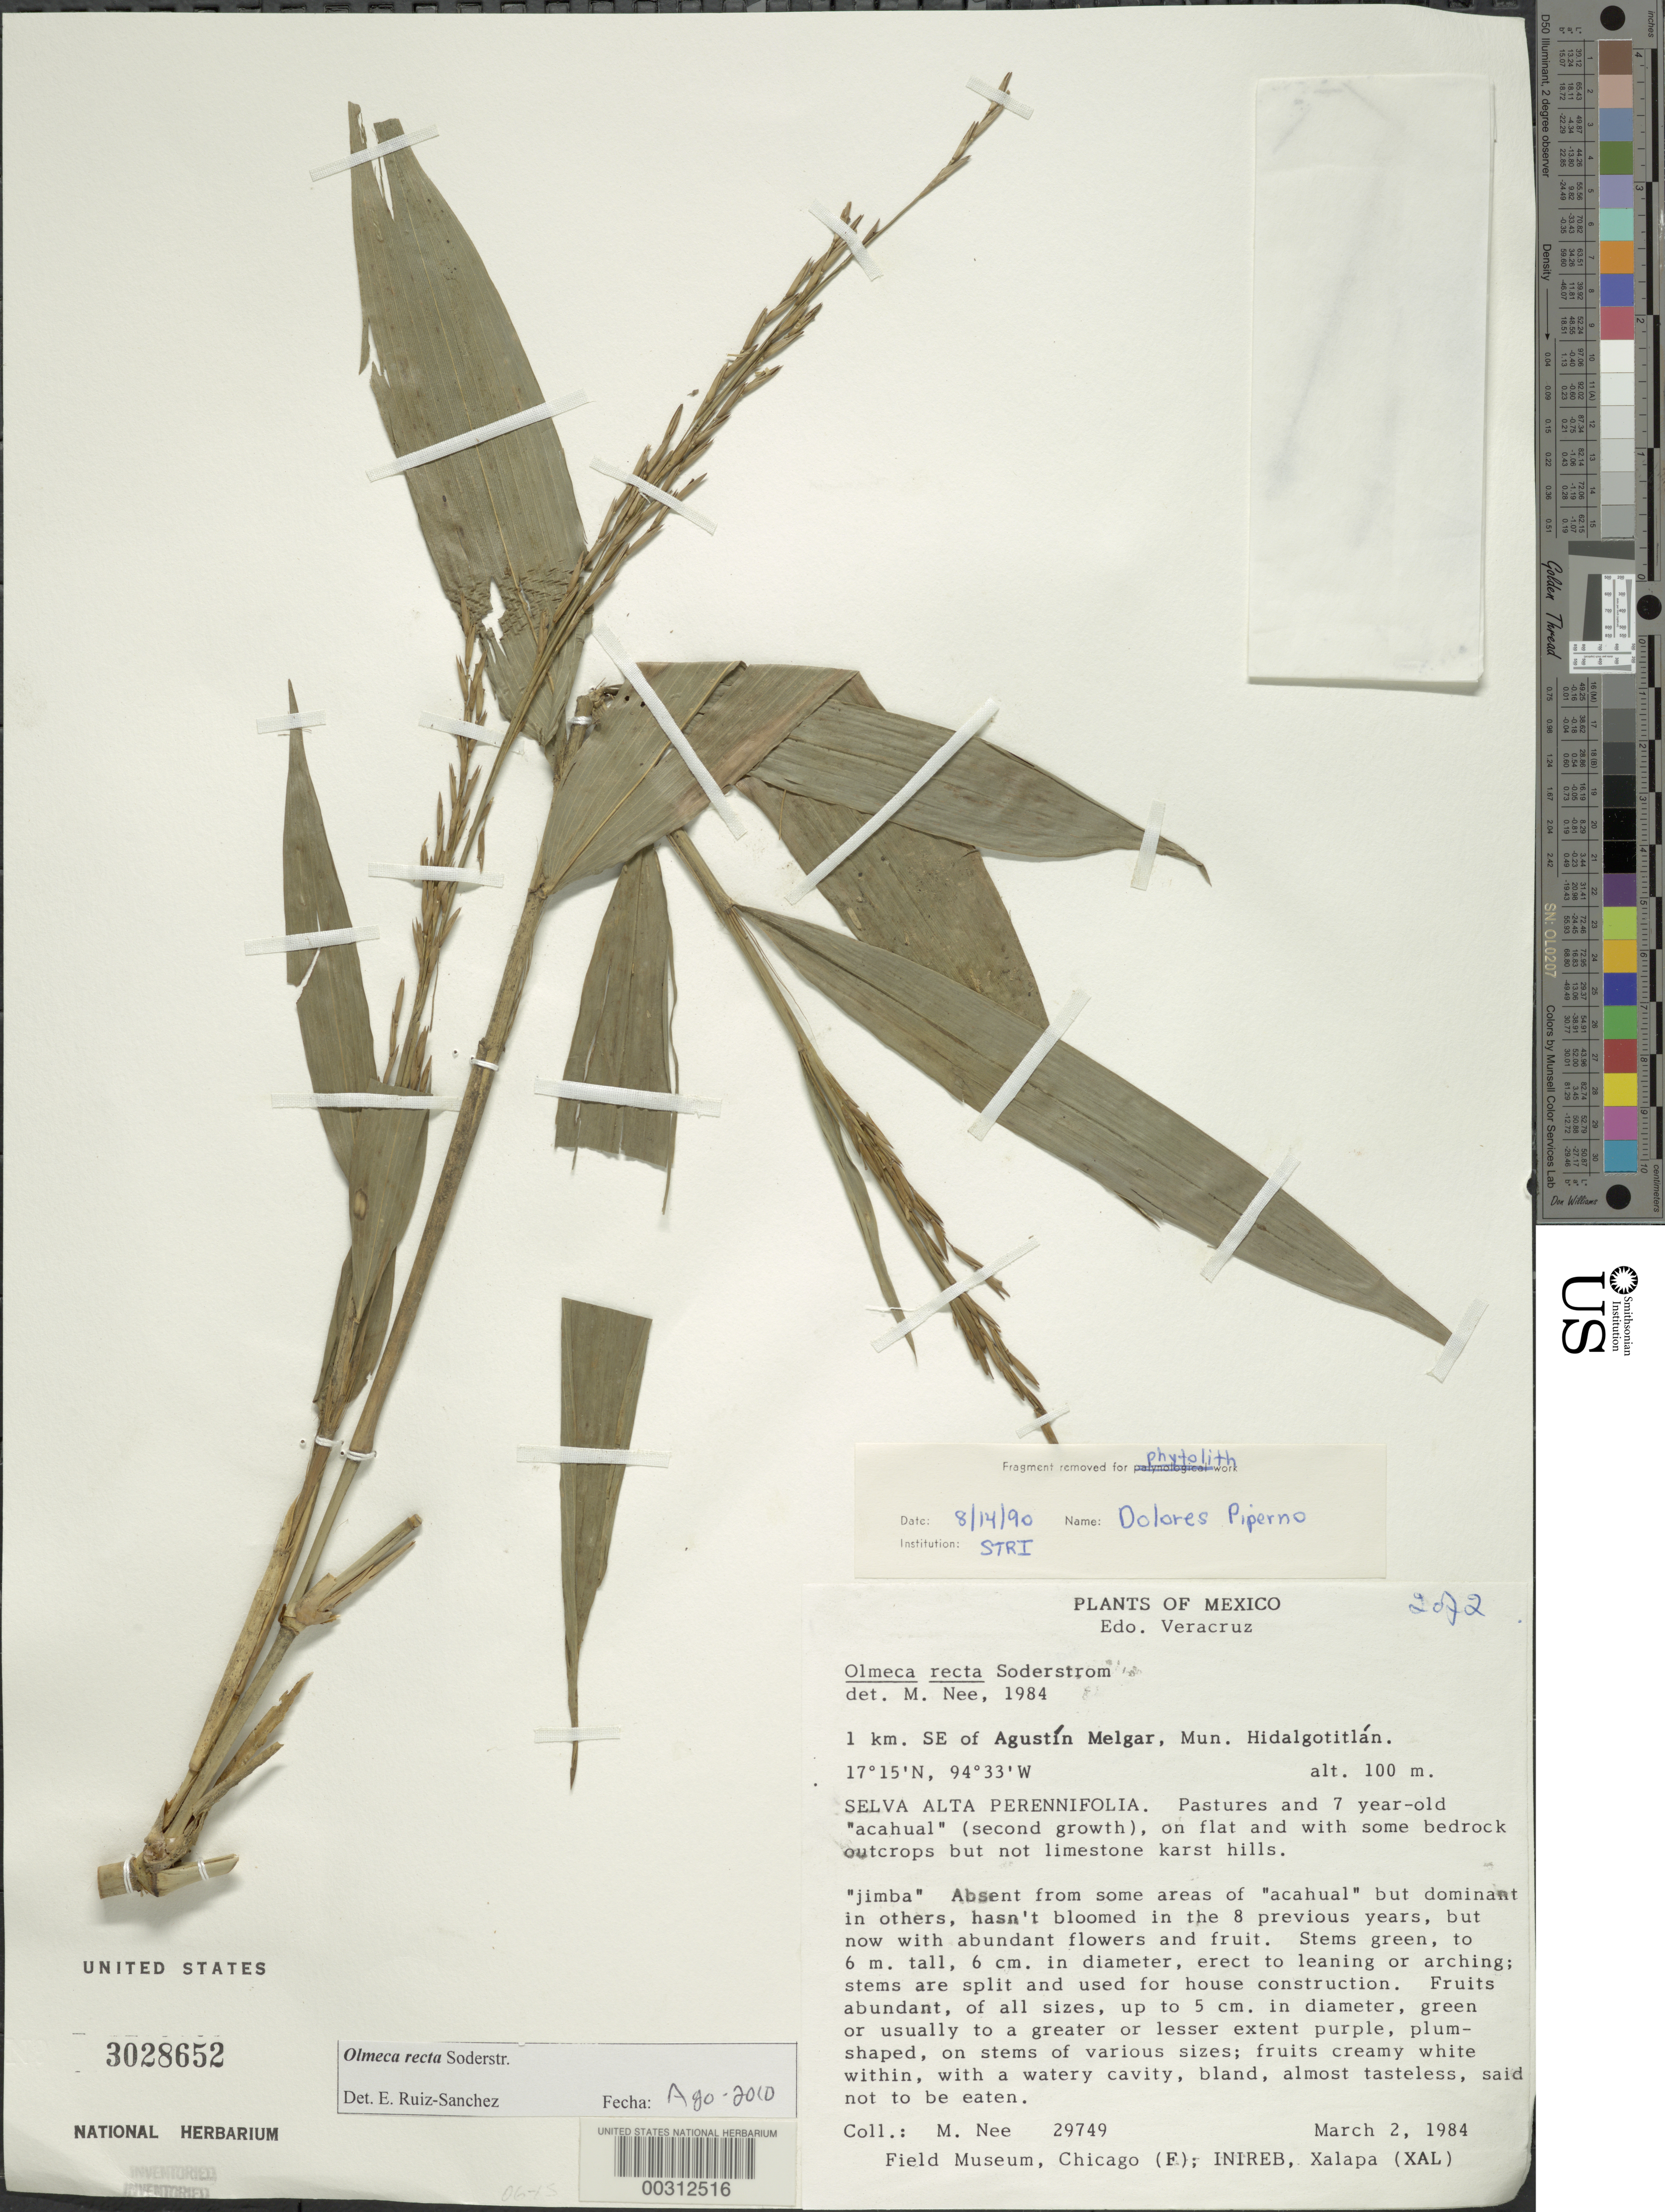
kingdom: Plantae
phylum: Tracheophyta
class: Liliopsida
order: Poales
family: Poaceae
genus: Olmeca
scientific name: Olmeca recta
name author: Soderstr.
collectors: M. Nee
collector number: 29749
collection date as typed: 02 Mar 1984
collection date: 1984-03-02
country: Mexico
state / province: Veracruz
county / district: Hidalgotitlán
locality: Agustin Melgar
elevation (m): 100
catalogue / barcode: US 3028652